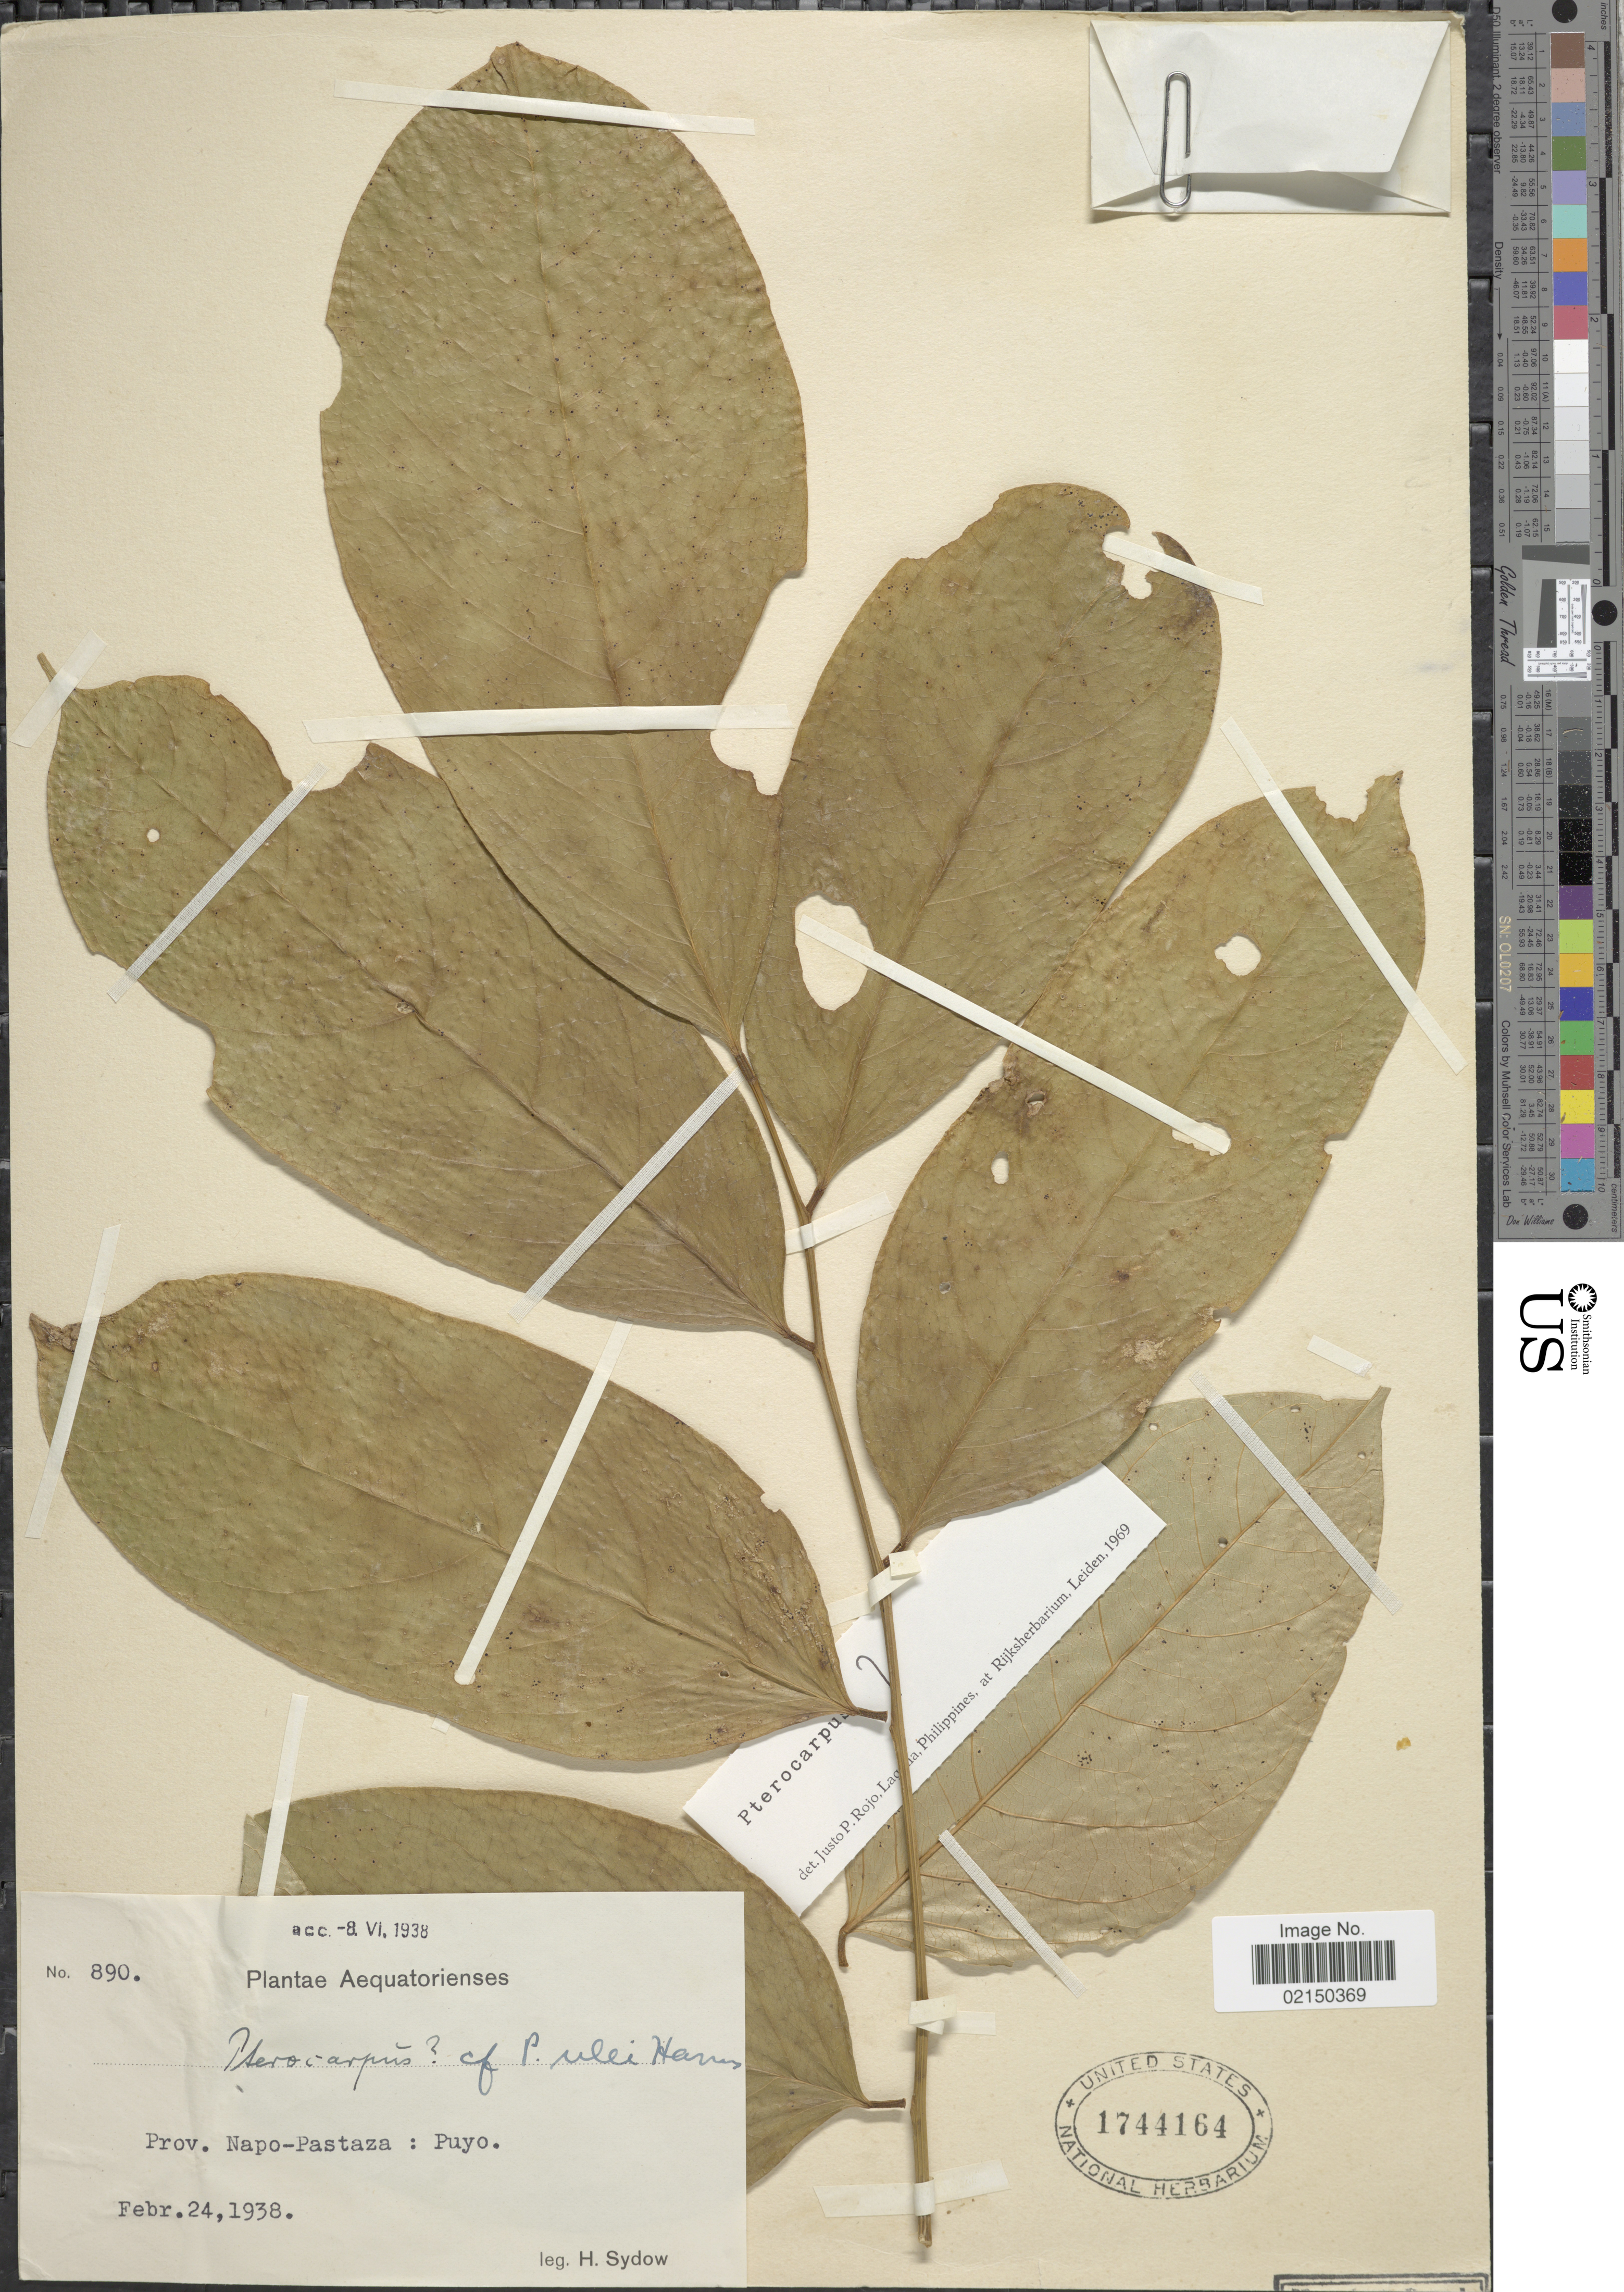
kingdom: Plantae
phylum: Tracheophyta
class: Magnoliopsida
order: Fabales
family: Fabaceae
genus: Pterocarpus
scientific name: Pterocarpus amazonum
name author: (Benth.) Amshoff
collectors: H. Sydow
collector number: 890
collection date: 1938-02-24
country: Ecuador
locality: Aequatorienses, Prov. Napo-Pastaza: Puyo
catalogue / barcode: US 1744164